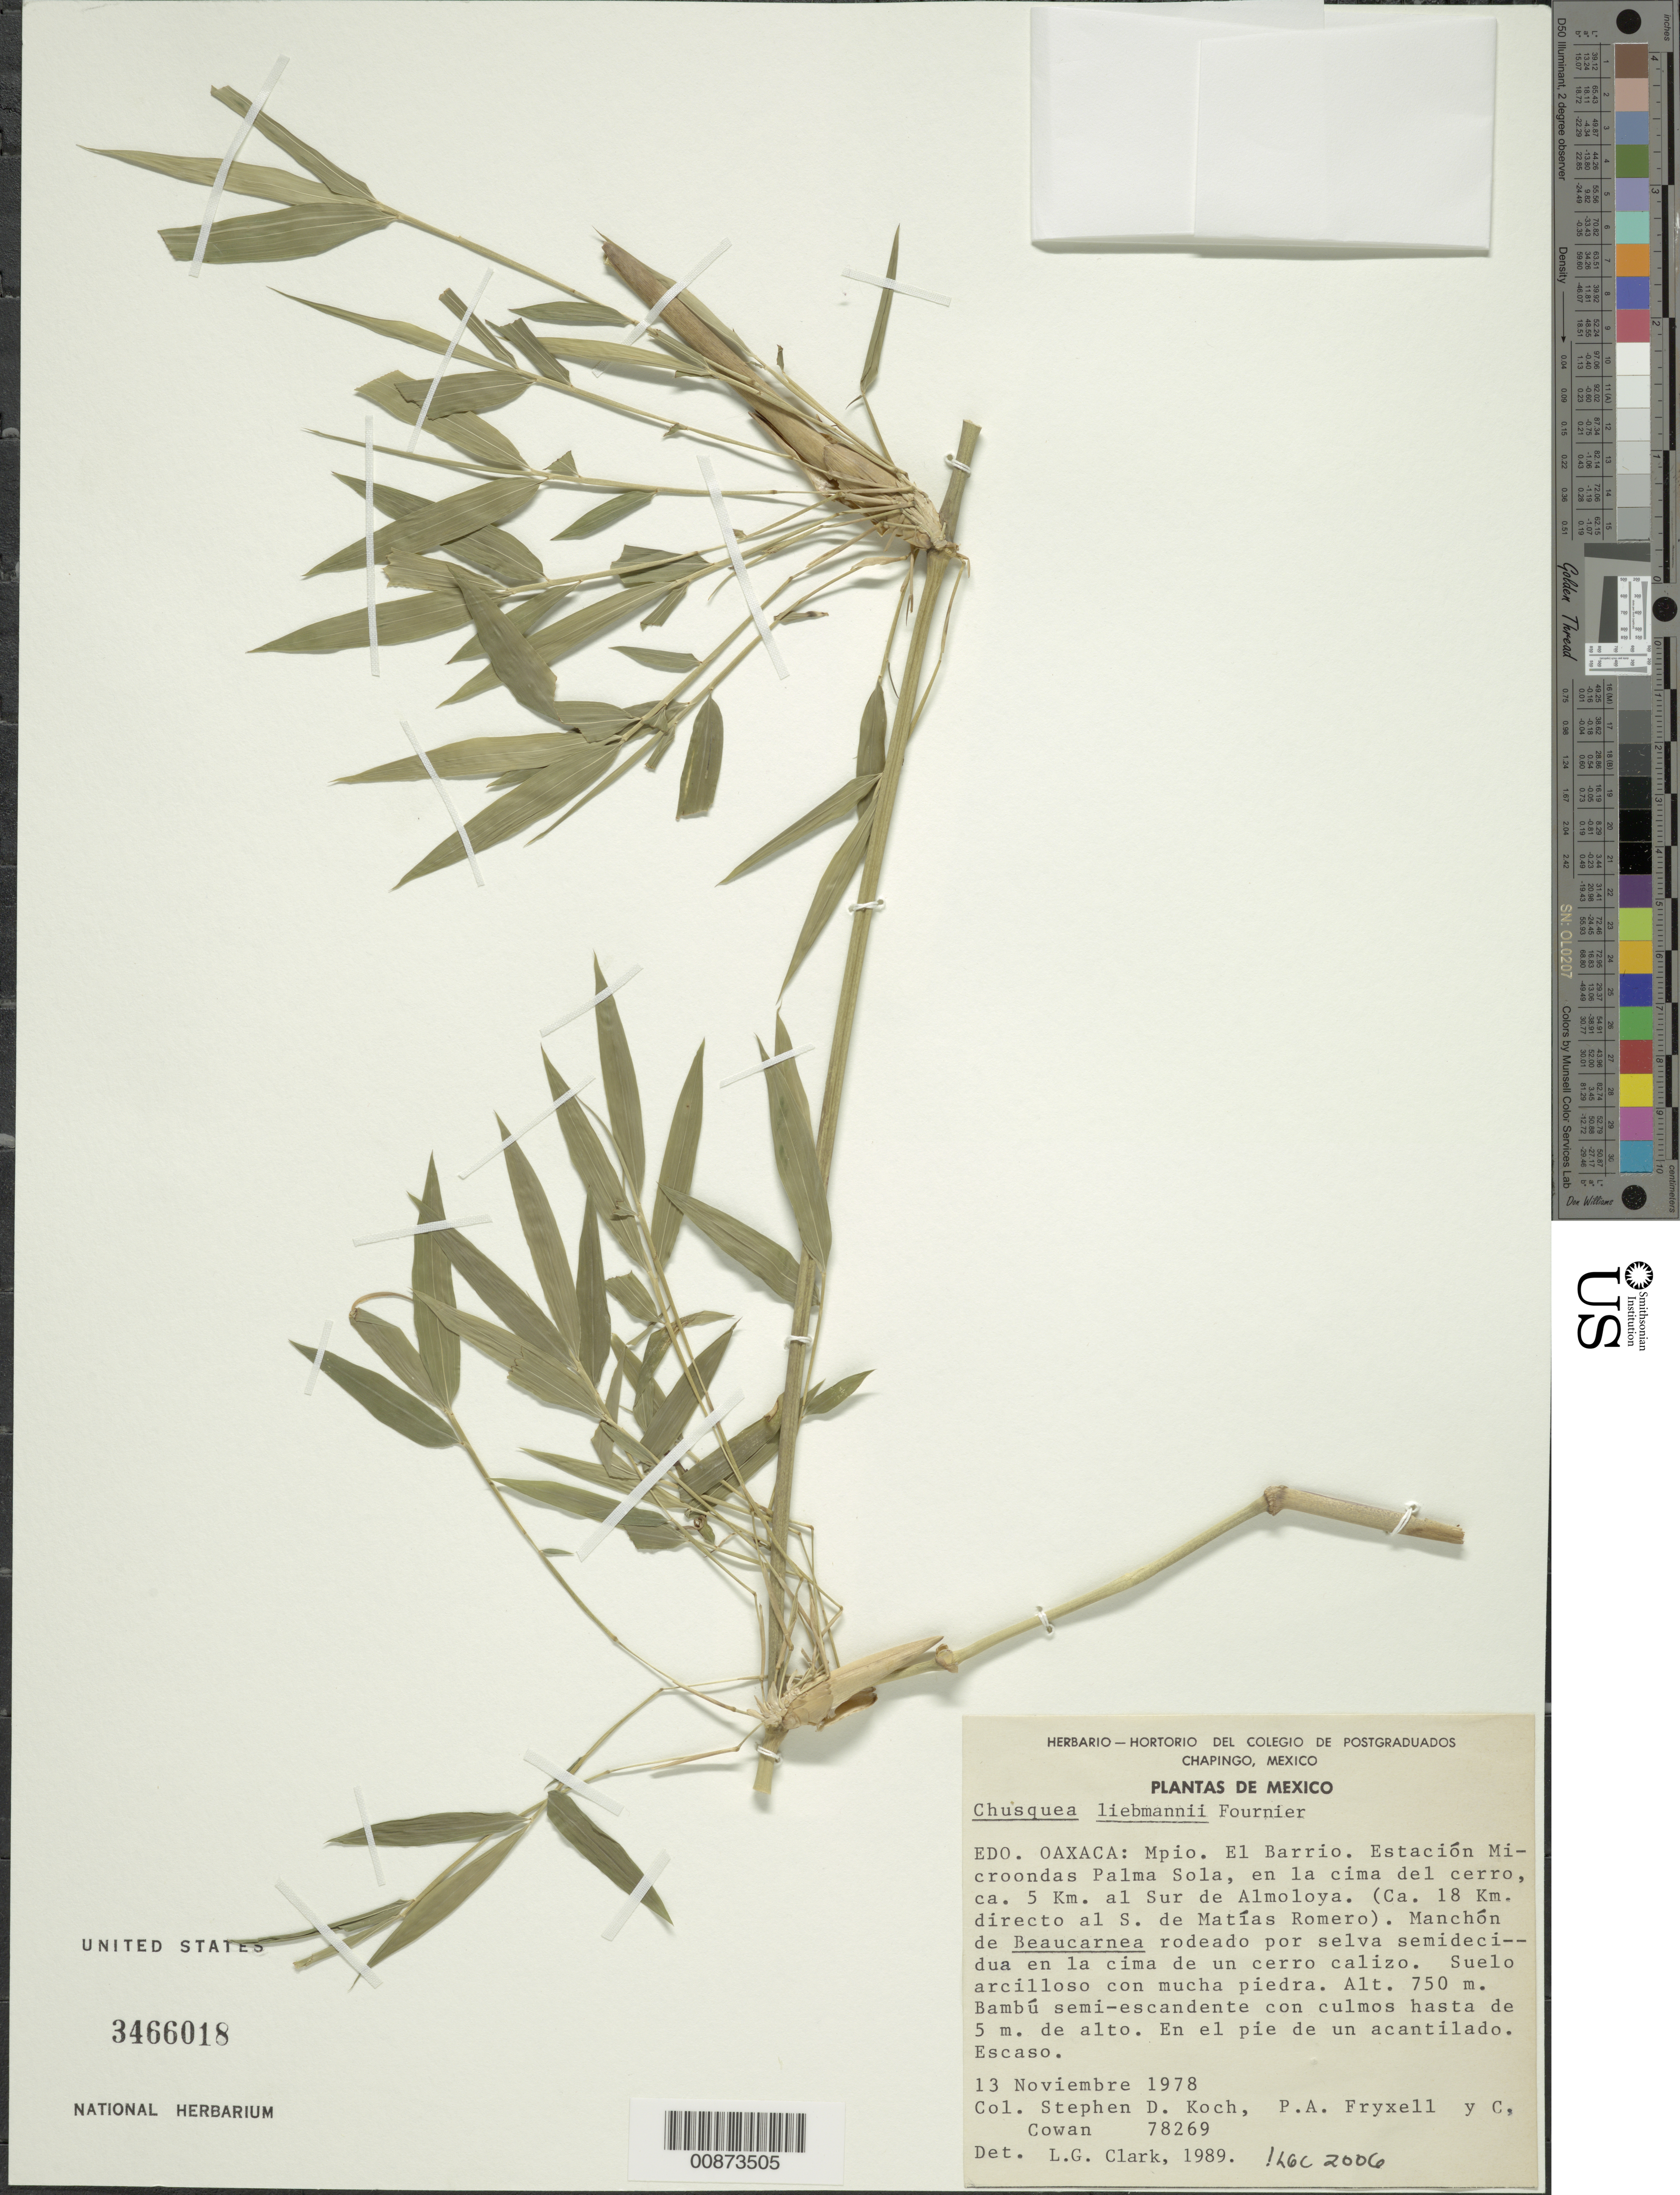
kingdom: Plantae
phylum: Tracheophyta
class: Liliopsida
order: Poales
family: Poaceae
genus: Chusquea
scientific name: Chusquea liebmannii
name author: E. Fourn.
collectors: S. D. Koch et al.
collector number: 78269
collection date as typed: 13 Nov 1978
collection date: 1978-11-13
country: Mexico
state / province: Oaxaca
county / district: El Barrio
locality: Estacion Microondas Palma Sola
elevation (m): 750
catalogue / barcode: US 3466018